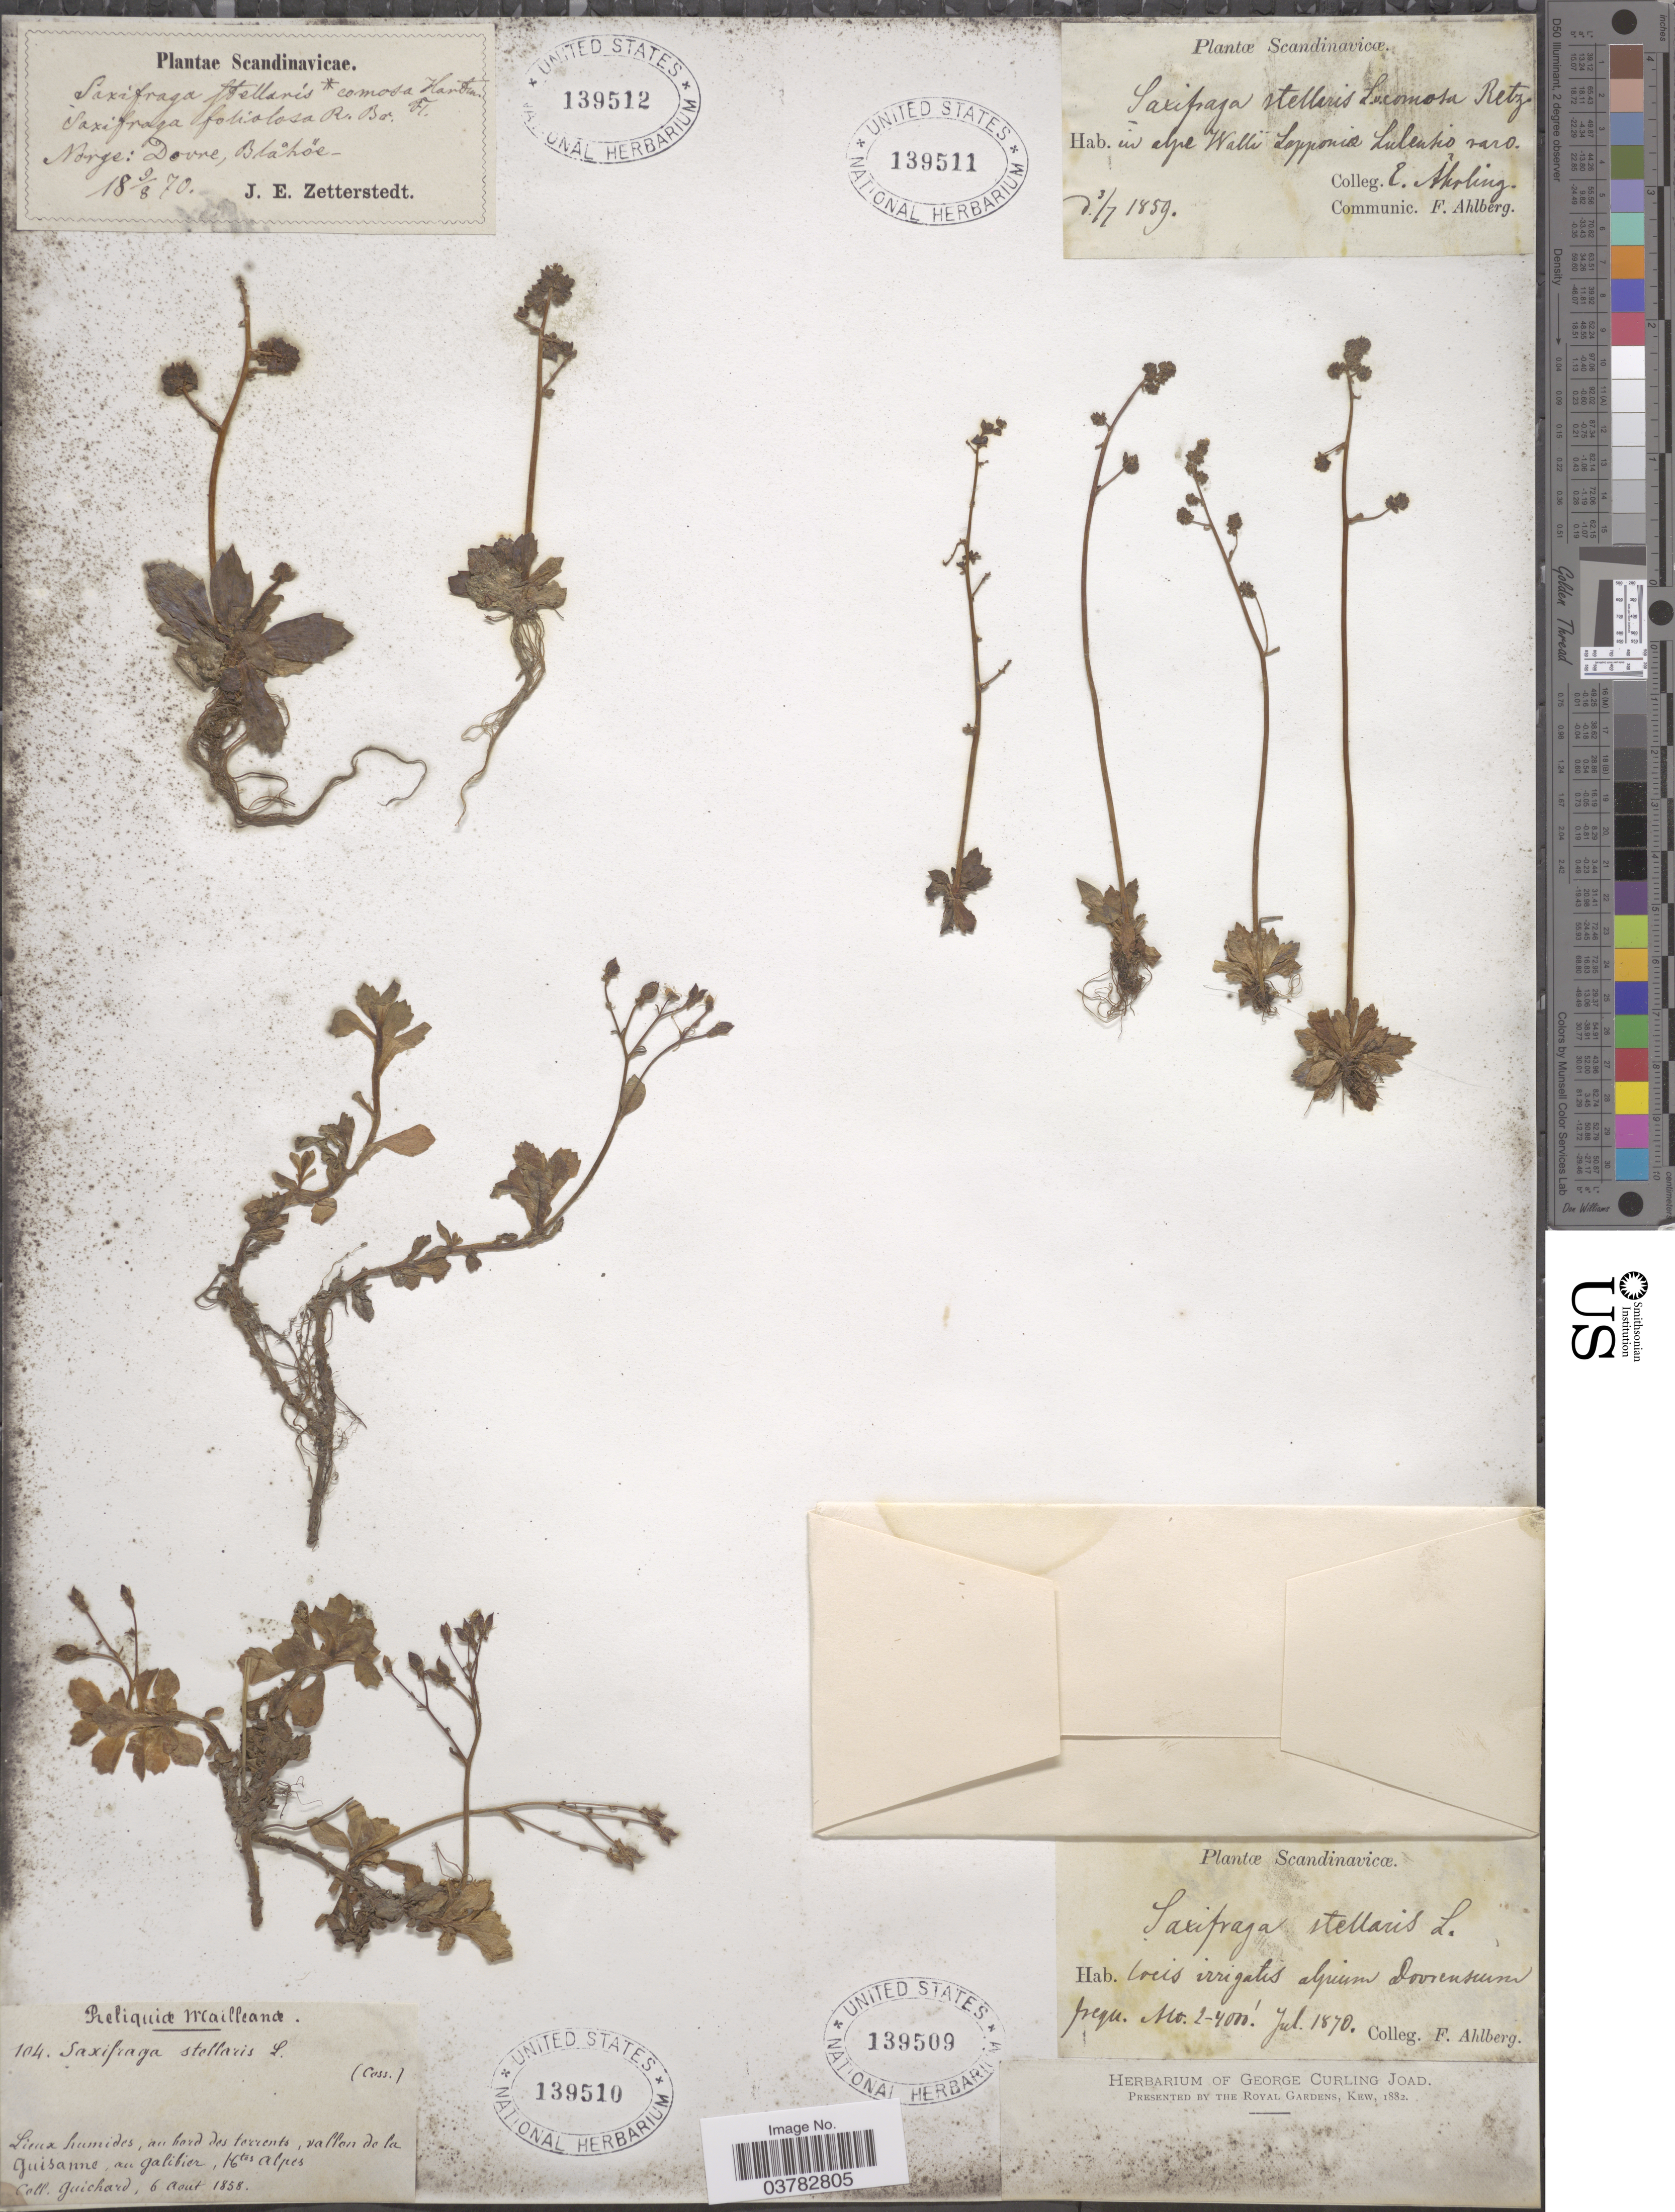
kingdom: Plantae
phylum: Tracheophyta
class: Magnoliopsida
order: Saxifragales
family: Saxifragaceae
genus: Micranthes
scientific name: Micranthes stellaris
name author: (L.) Galasso et al.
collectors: F. Ahlberg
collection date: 1870-07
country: Norway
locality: Scandinavicæ. Locis irrigatis alpium Dovrensium frequ.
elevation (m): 610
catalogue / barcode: US 139509-2